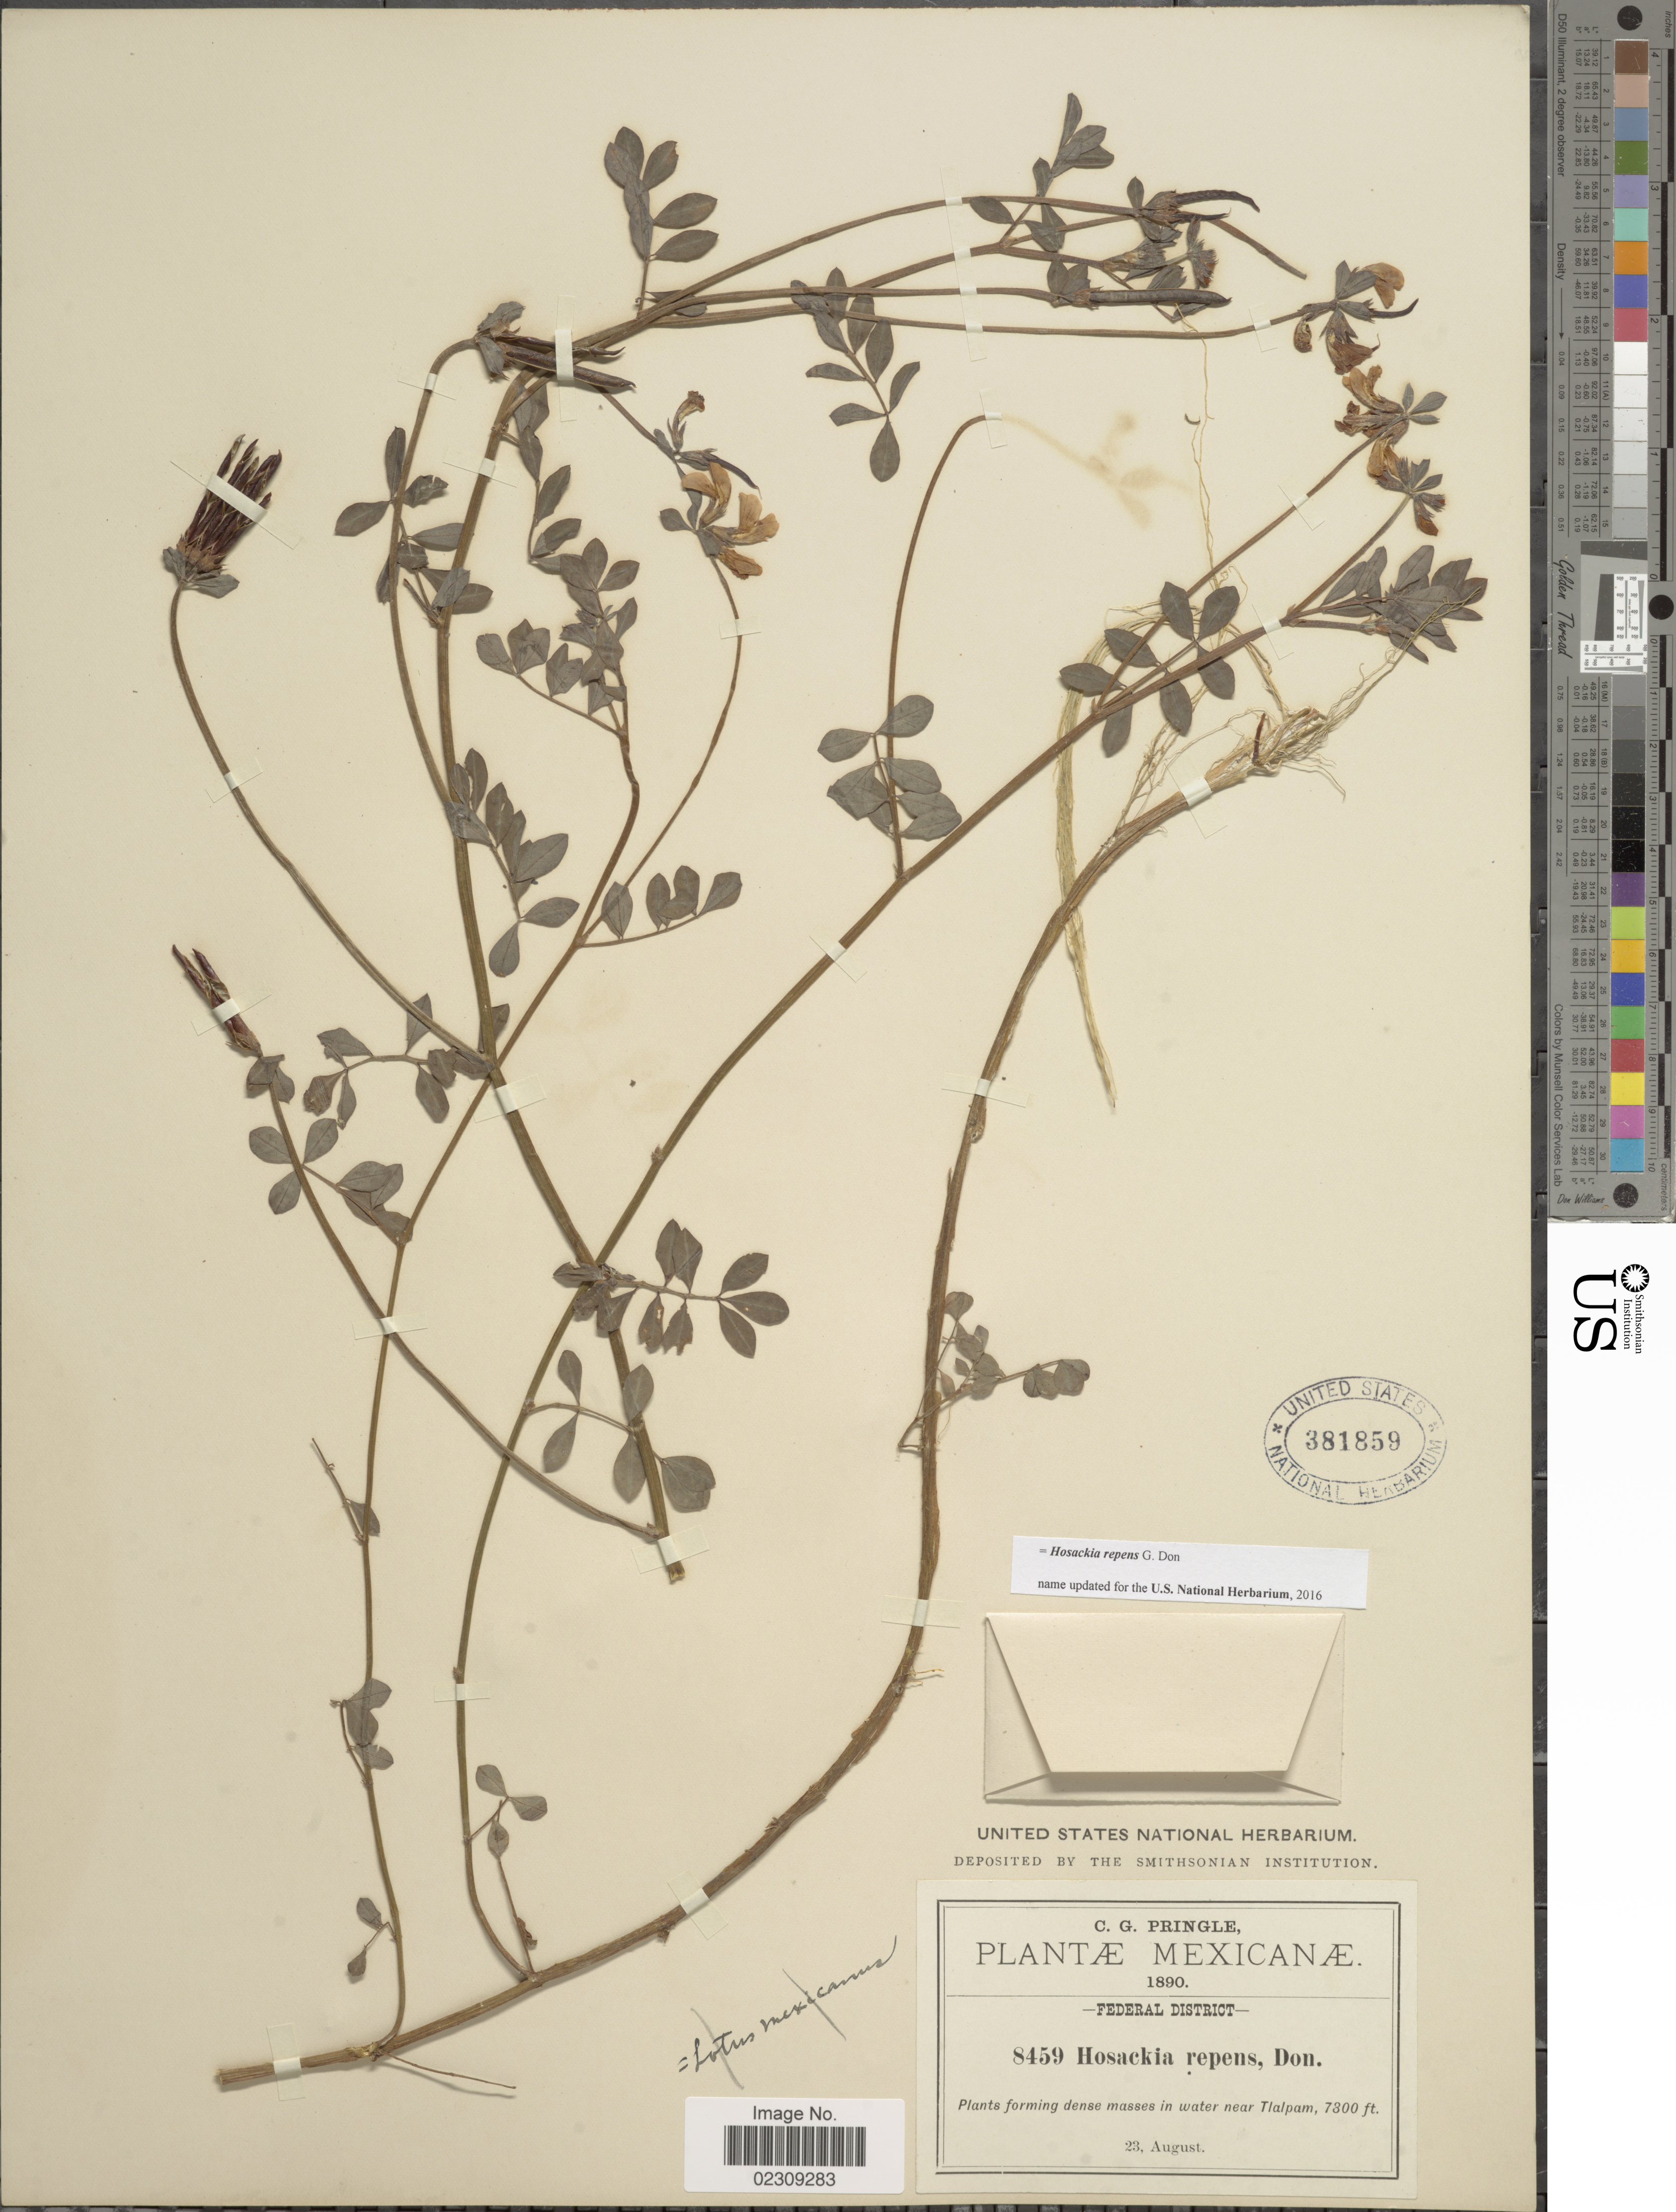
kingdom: Plantae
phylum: Tracheophyta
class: Magnoliopsida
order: Fabales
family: Fabaceae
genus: Hosackia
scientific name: Hosackia repens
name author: G. Don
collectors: C. G. Pringle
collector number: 8459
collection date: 1890-08-23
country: Mexico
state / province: Distrito Federal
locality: Federal District, Plants forming dense masses in water near Tlalpam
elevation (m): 2225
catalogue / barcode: US 381859